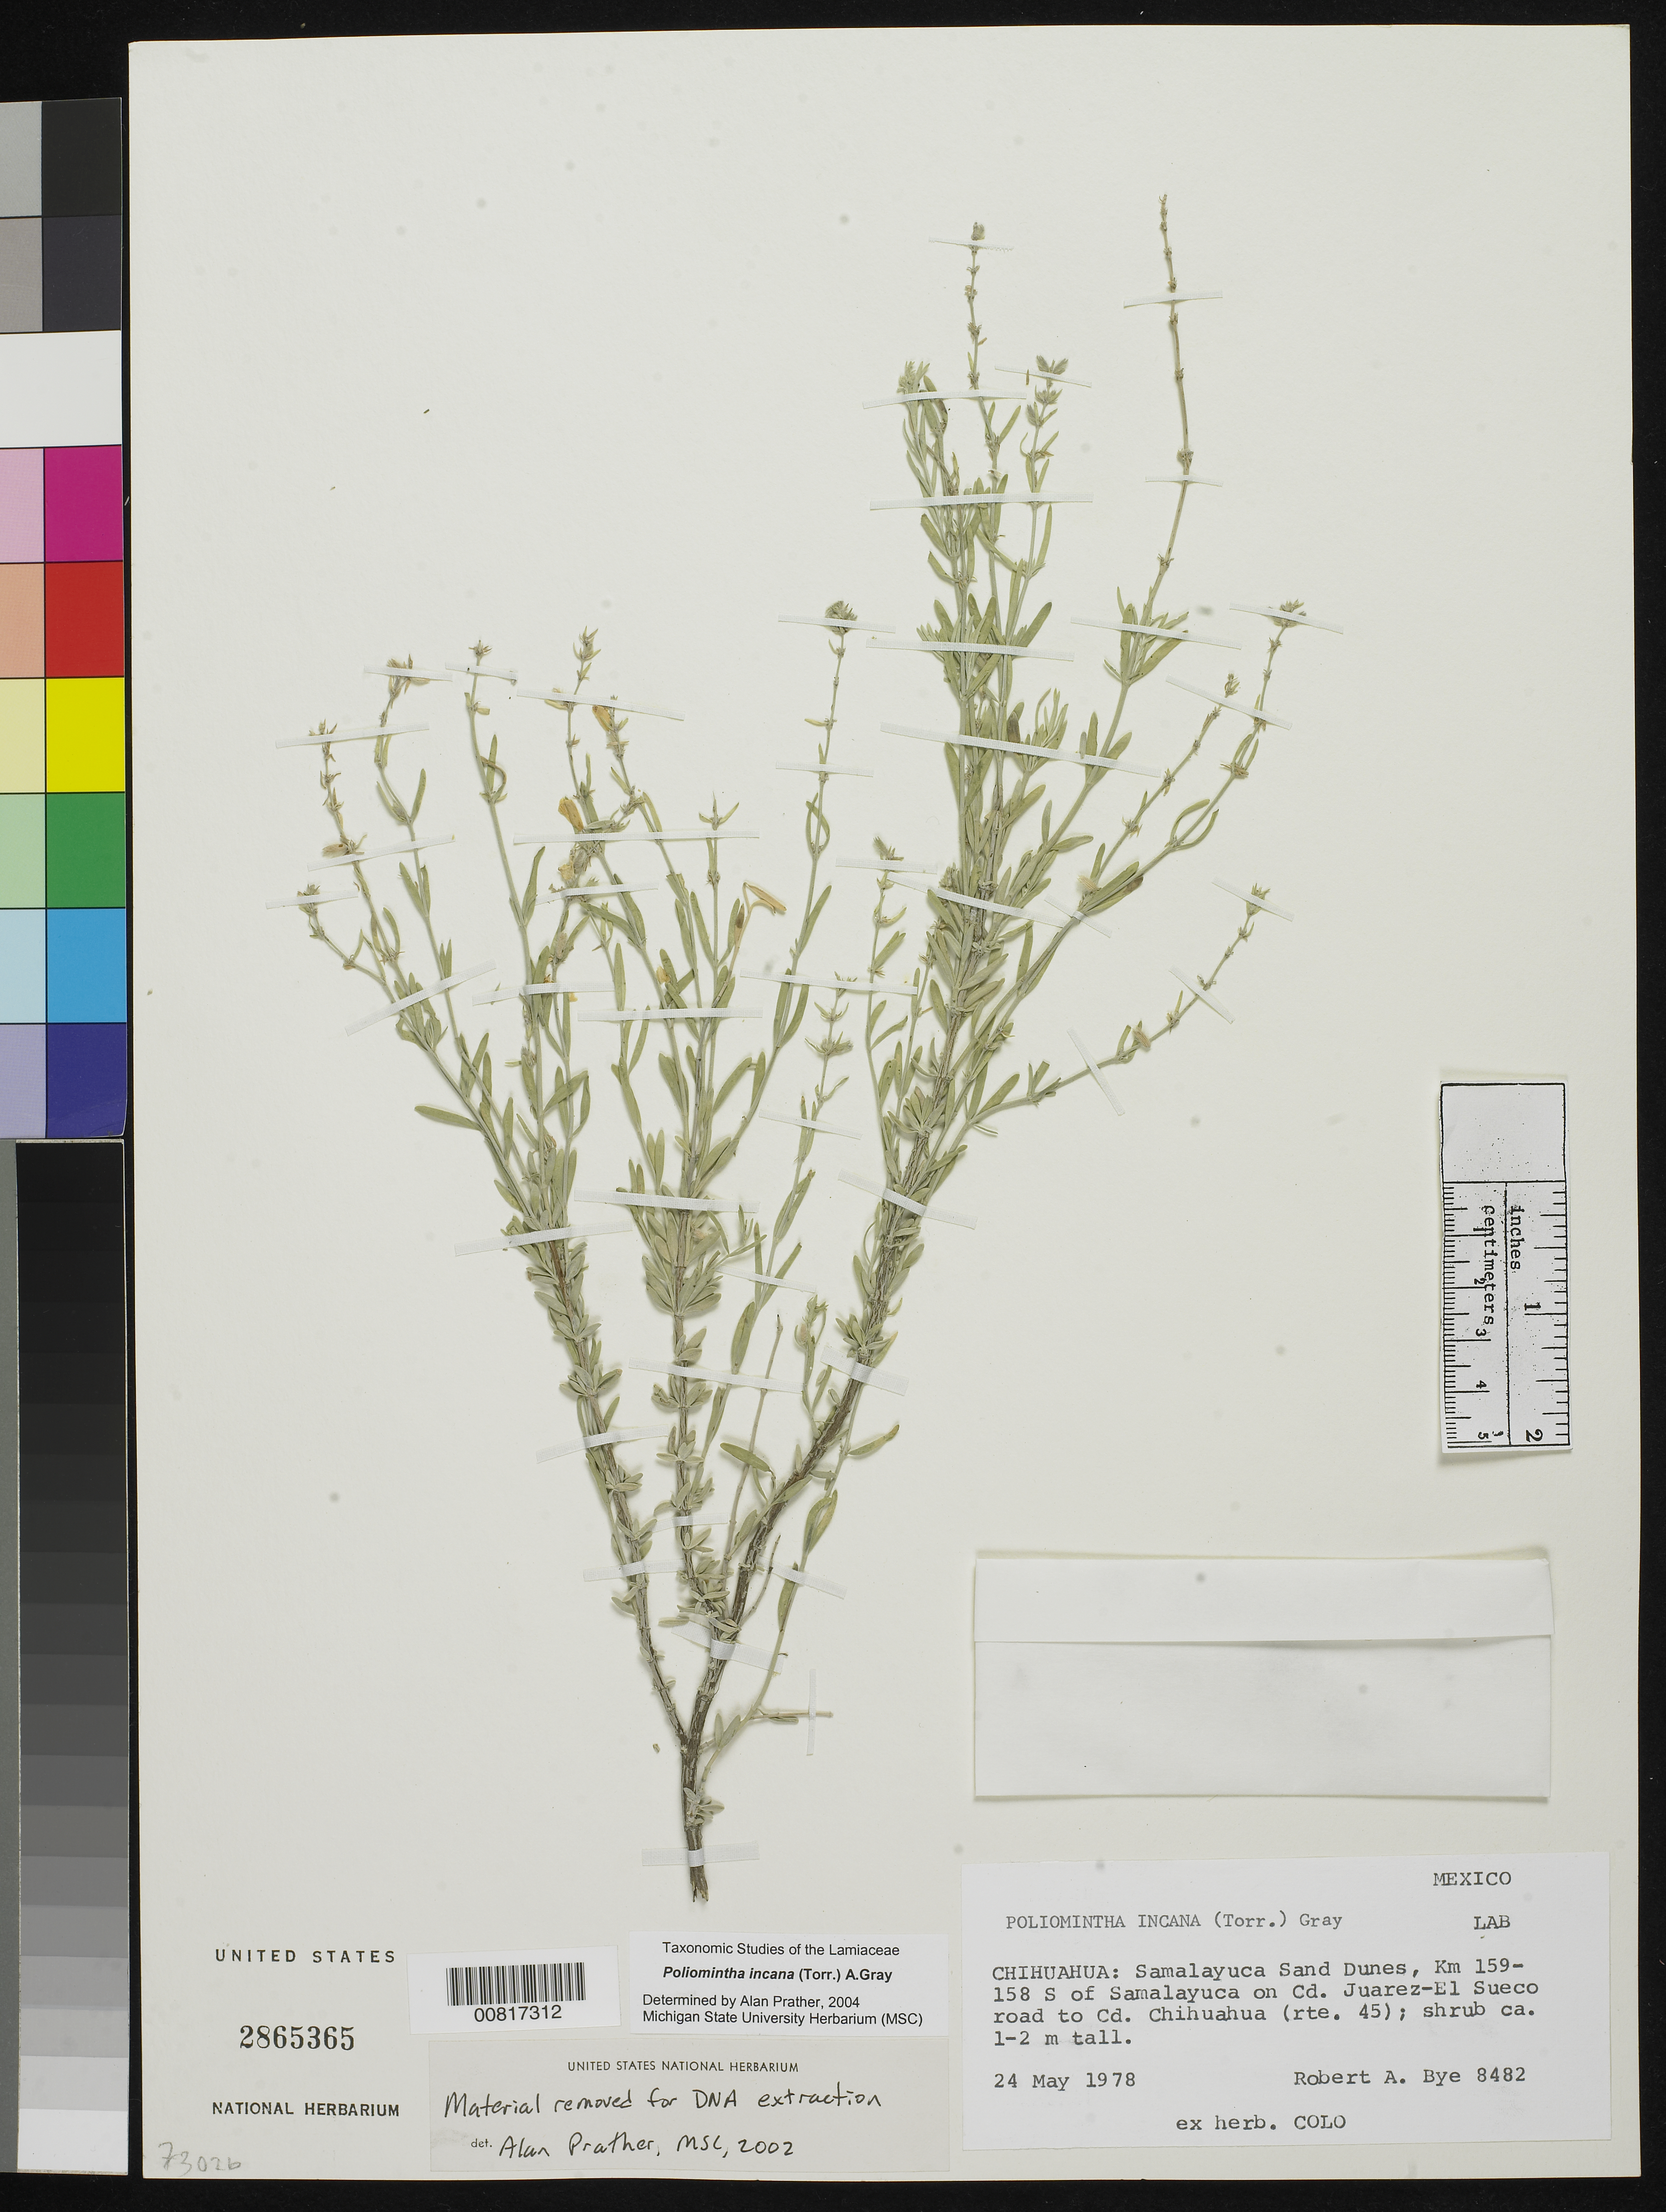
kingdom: Plantae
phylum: Tracheophyta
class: Magnoliopsida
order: Lamiales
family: Lamiaceae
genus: Poliomintha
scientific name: Poliomintha incana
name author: (Torr.) A. Gray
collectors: R. A. Bye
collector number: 8482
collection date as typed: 24 May 1978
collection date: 1978-05-24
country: Mexico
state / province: Chihuahua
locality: Samalayuca sand dunes, km 159-158 S of Samalayuca on Cd. Juárez - El Sueco road to Cd. Chihuahua (rte. 45).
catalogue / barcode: US 2865365